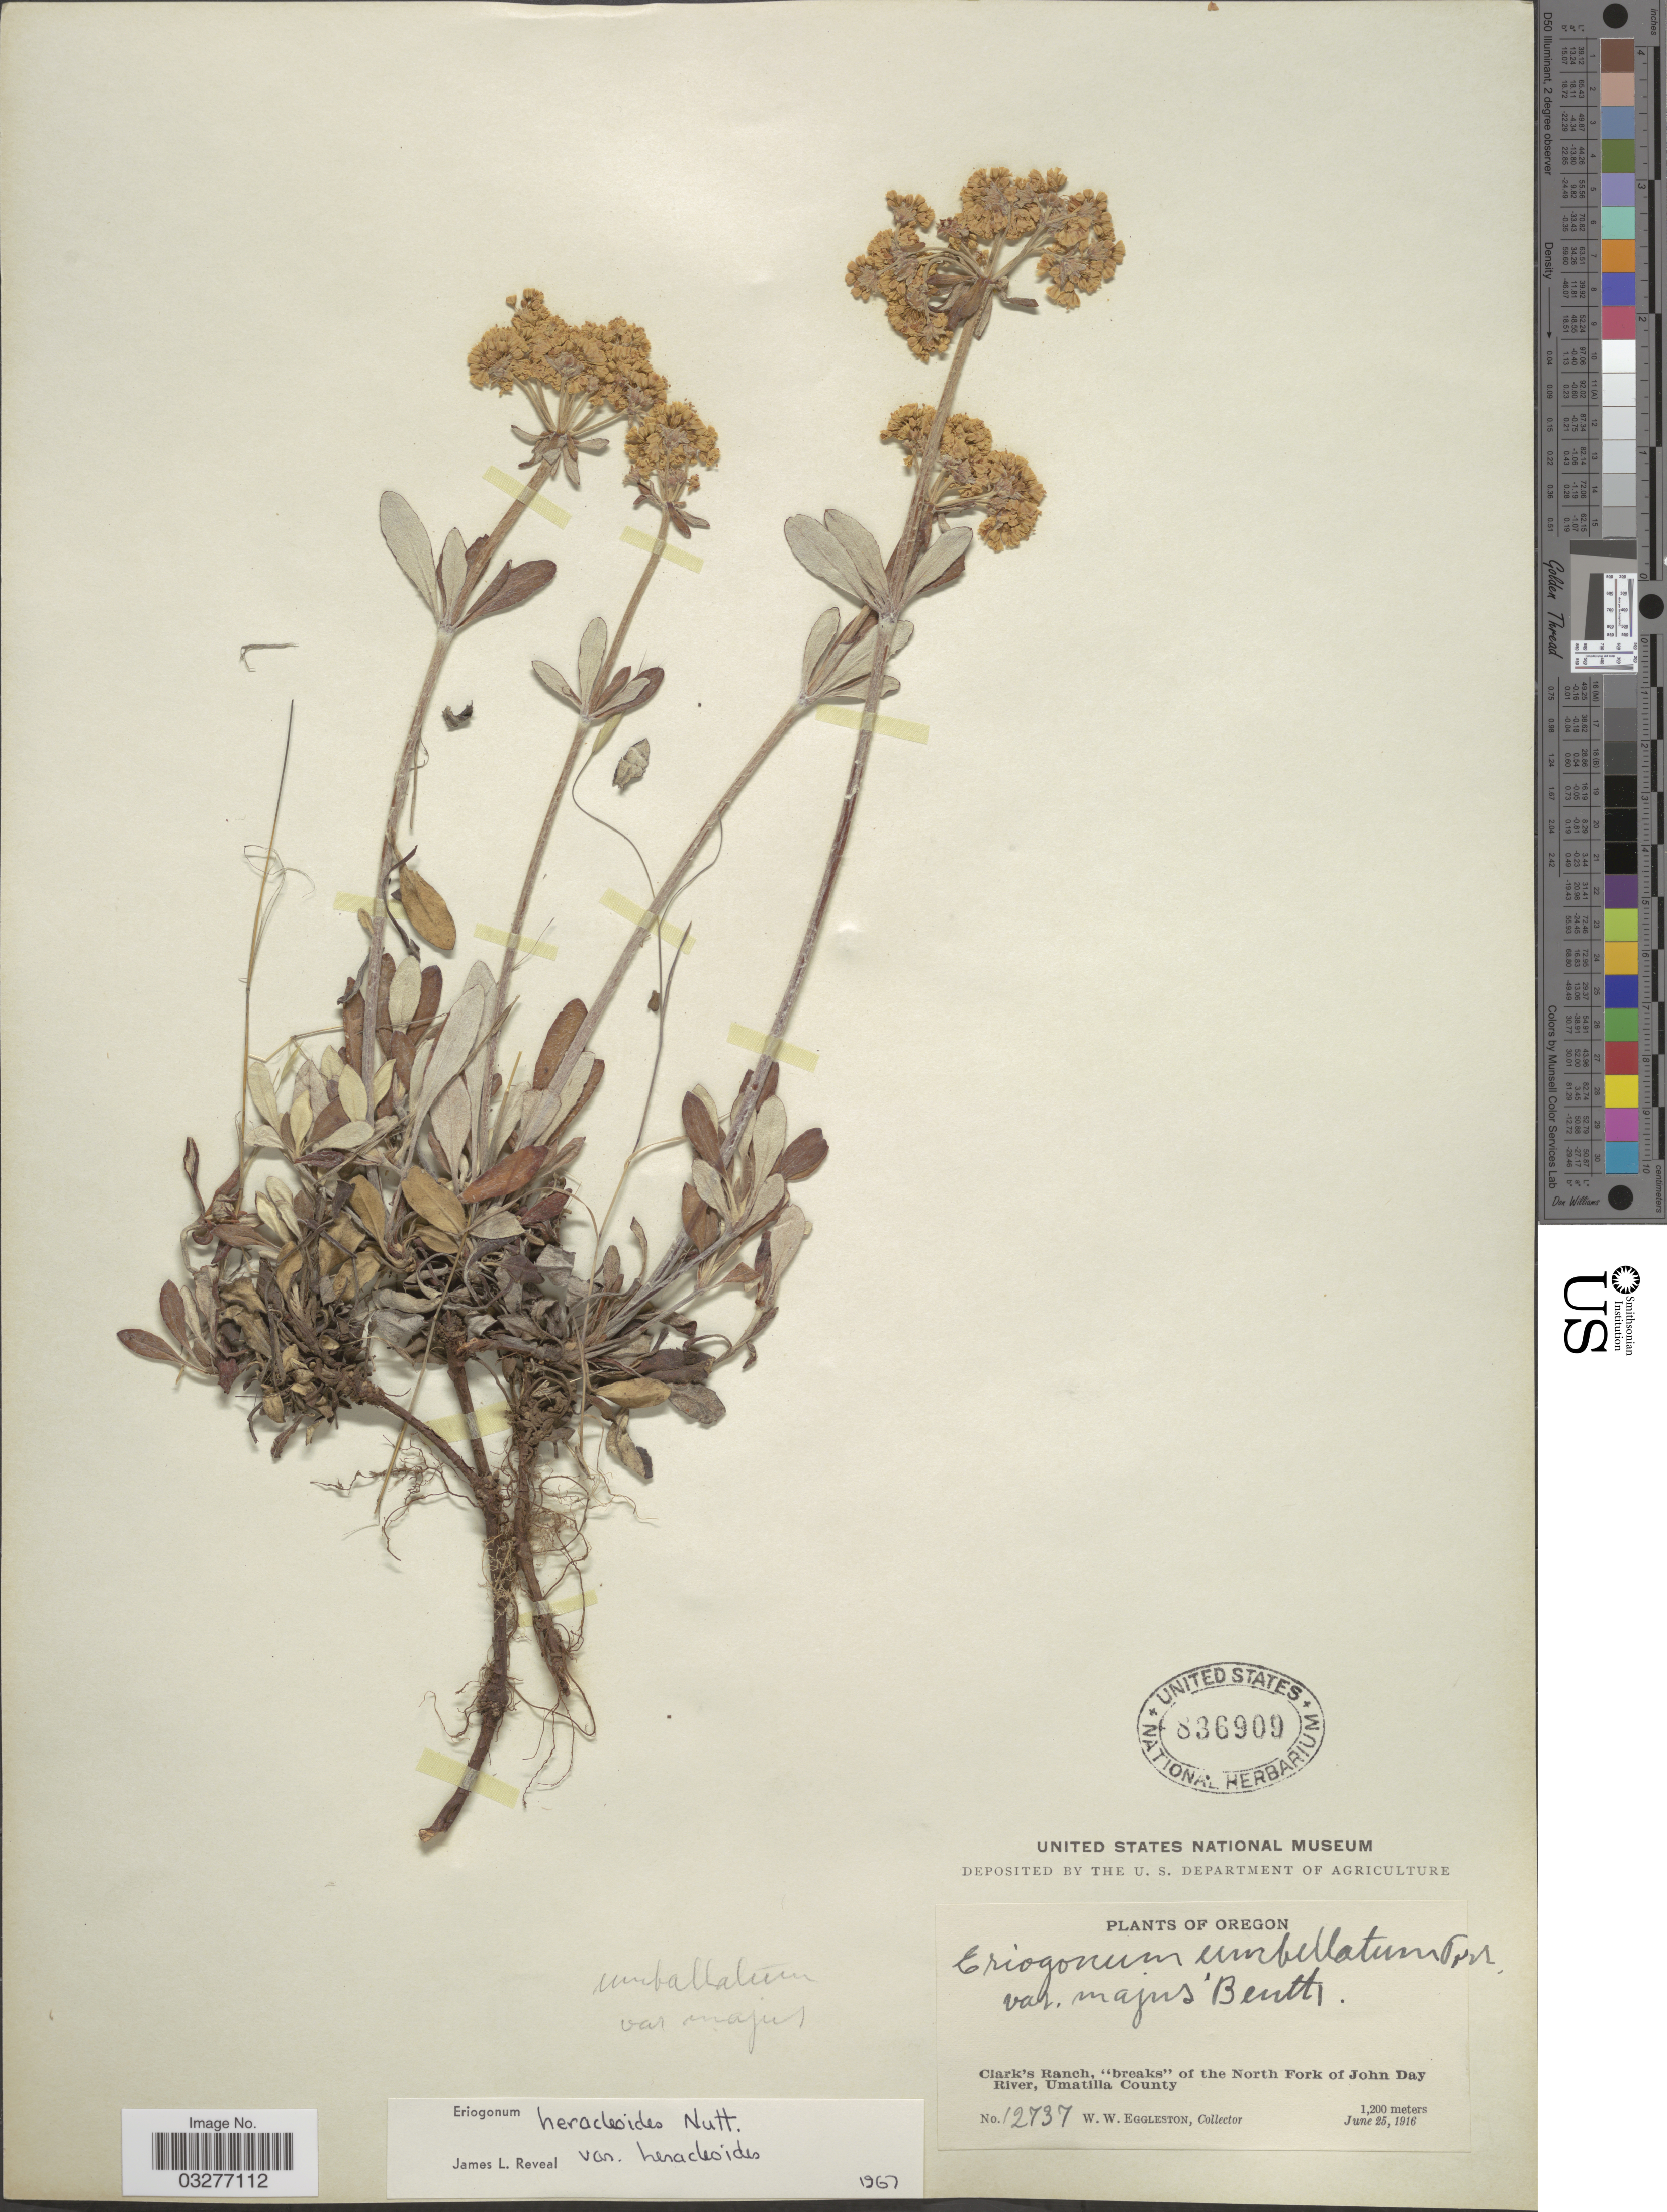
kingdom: Plantae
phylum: Tracheophyta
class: Magnoliopsida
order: Caryophyllales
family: Polygonaceae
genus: Eriogonum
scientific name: Eriogonum heracleoides var. heracleoides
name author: Nutt.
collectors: W. W. Eggleston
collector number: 12737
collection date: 1916-06-25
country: United States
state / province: Oregon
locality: Clark's Ranch "breaks" of the North Fork of John Day River, Umatilla County.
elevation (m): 1200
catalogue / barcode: US 836909